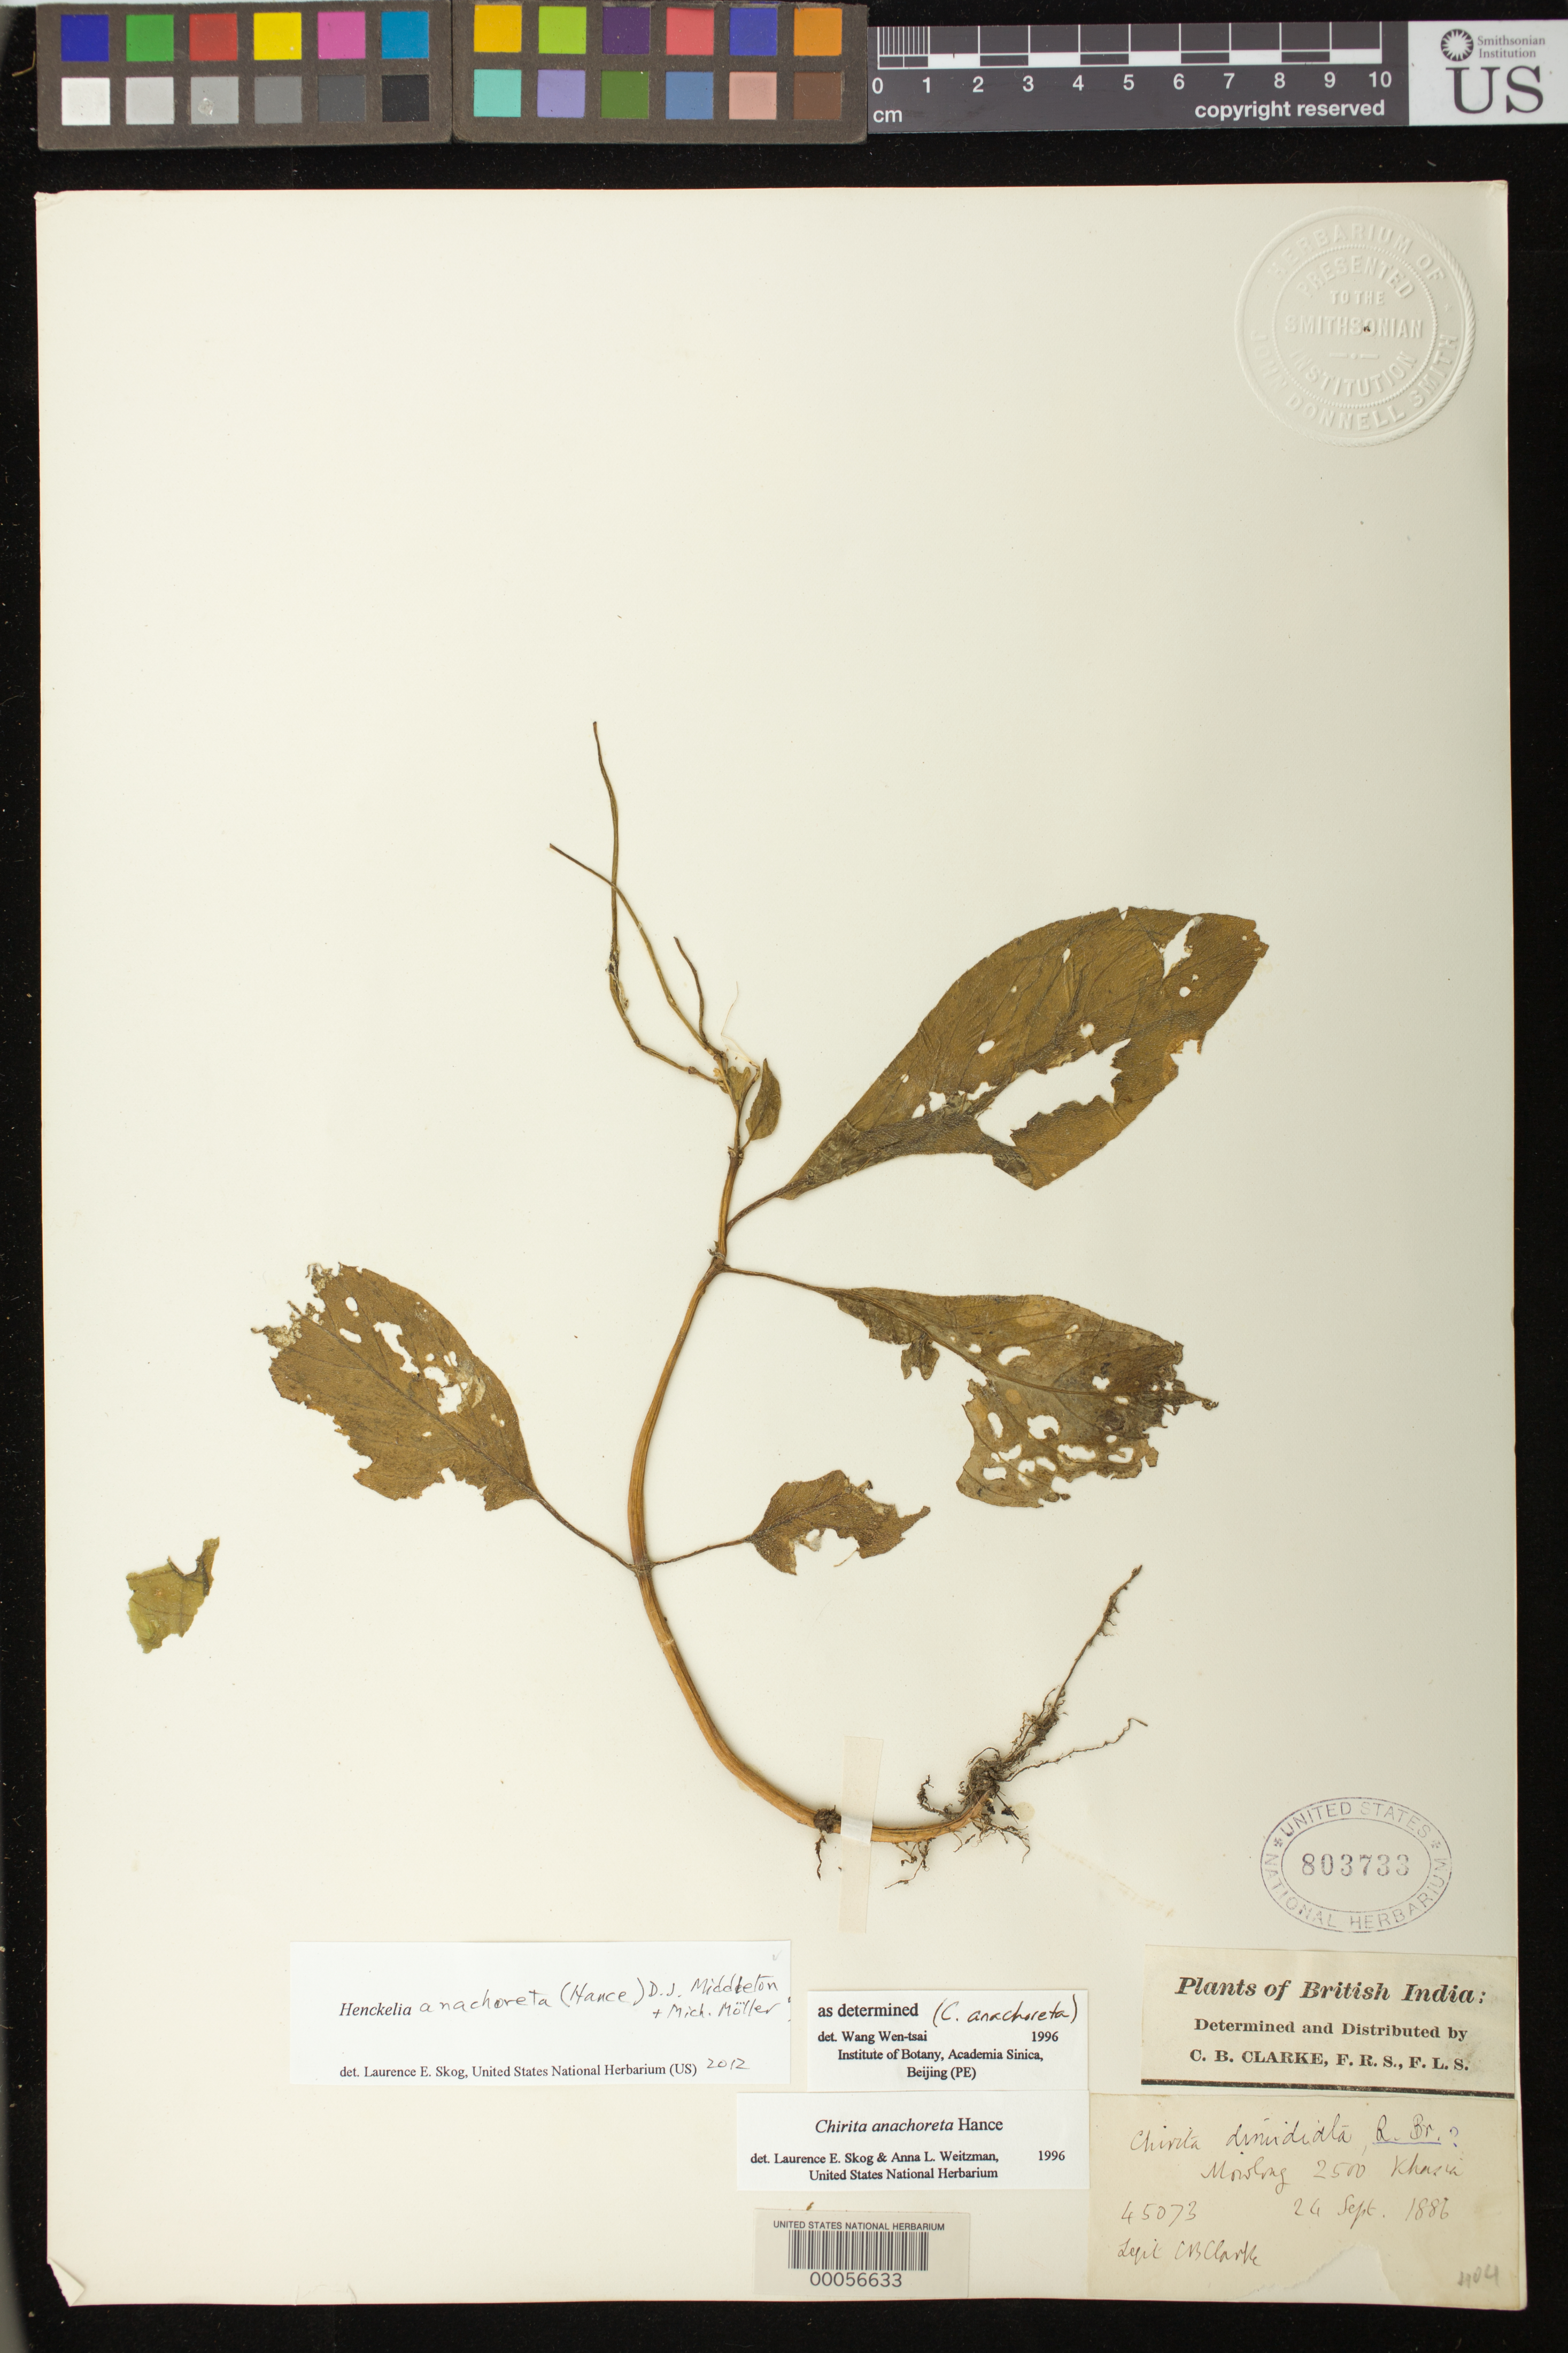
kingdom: Plantae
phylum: Tracheophyta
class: Magnoliopsida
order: Lamiales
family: Gesneriaceae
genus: Henckelia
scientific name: Henckelia anachoreta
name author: (Hance) D.J. Middleton & Mich. Möller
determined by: Skog, Laurence E.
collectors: C. B. Clarke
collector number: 45073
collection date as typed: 24 Sep 1886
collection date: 1886-09-24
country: India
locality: Mowlong, khasia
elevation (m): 762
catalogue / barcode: US 803733